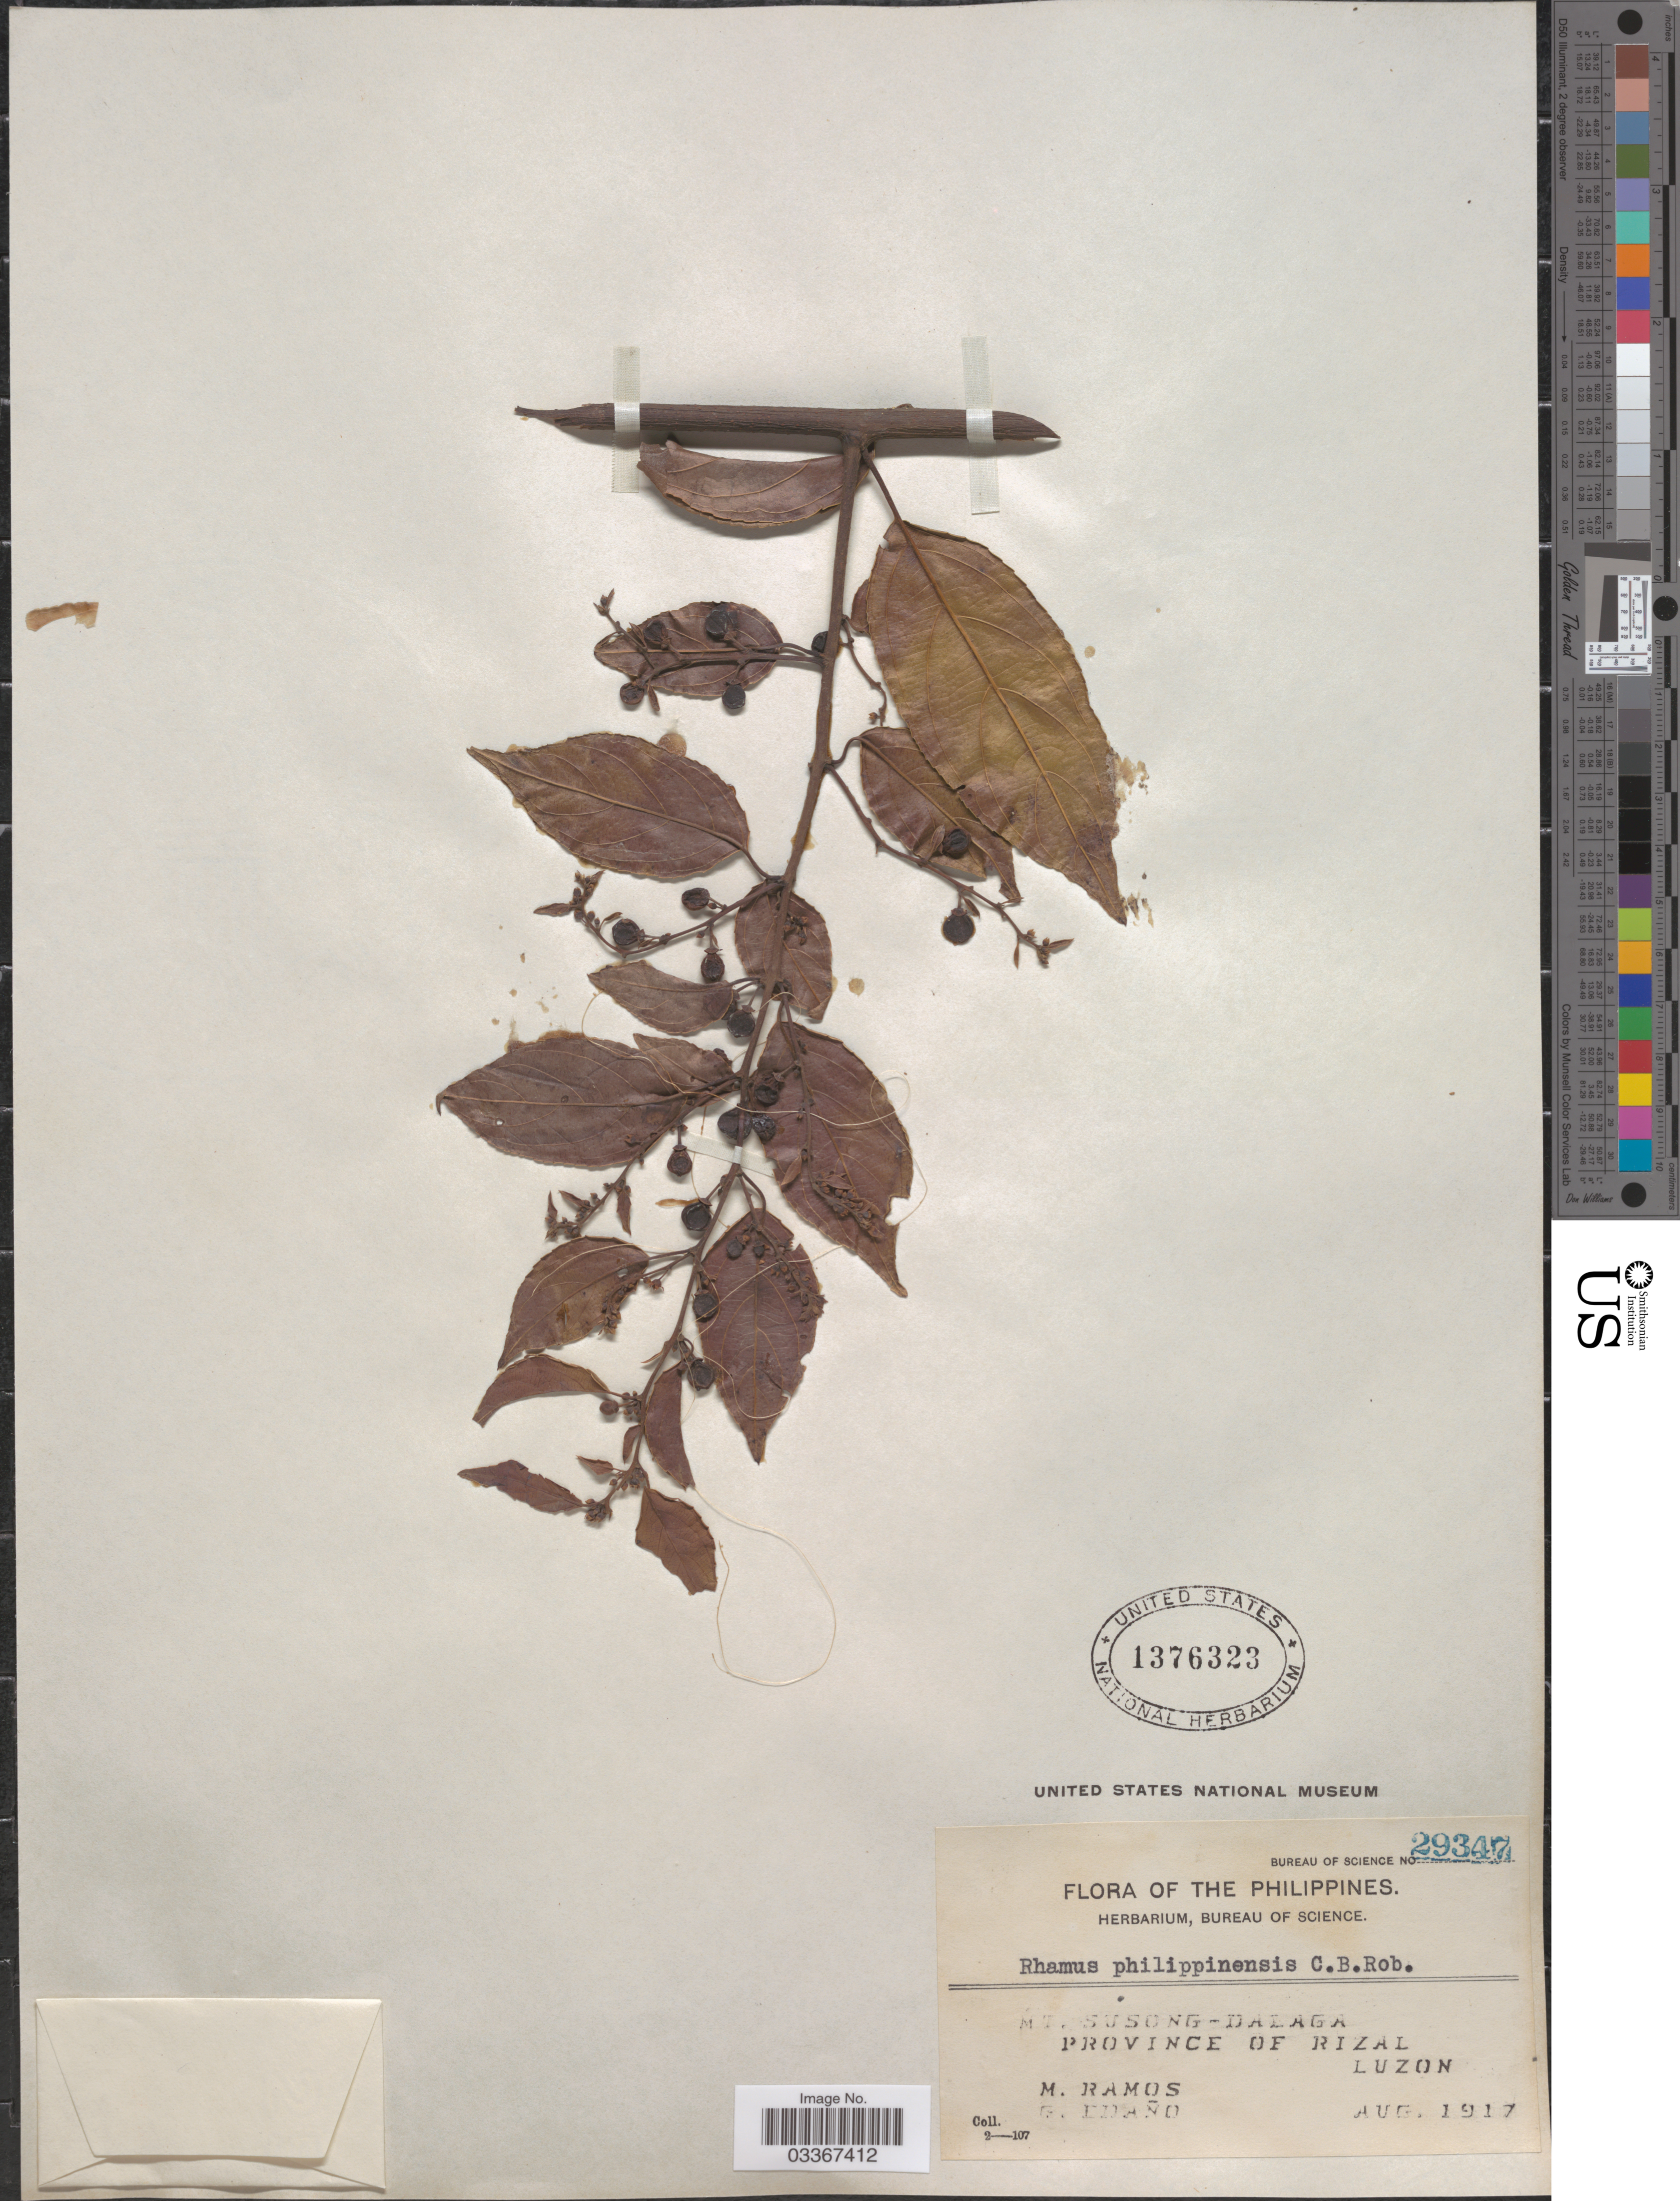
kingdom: Plantae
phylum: Tracheophyta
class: Magnoliopsida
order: Rosales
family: Rhamnaceae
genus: Rhamnus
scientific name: Rhamnus philippinensis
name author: C.B. Rob.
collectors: M. Ramos & G. Edaño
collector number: Bureau of Science 29347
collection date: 1917-08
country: Philippines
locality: Mt. Susong-Dalaga. Province of Rizal. Luzon.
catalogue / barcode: US 1376323